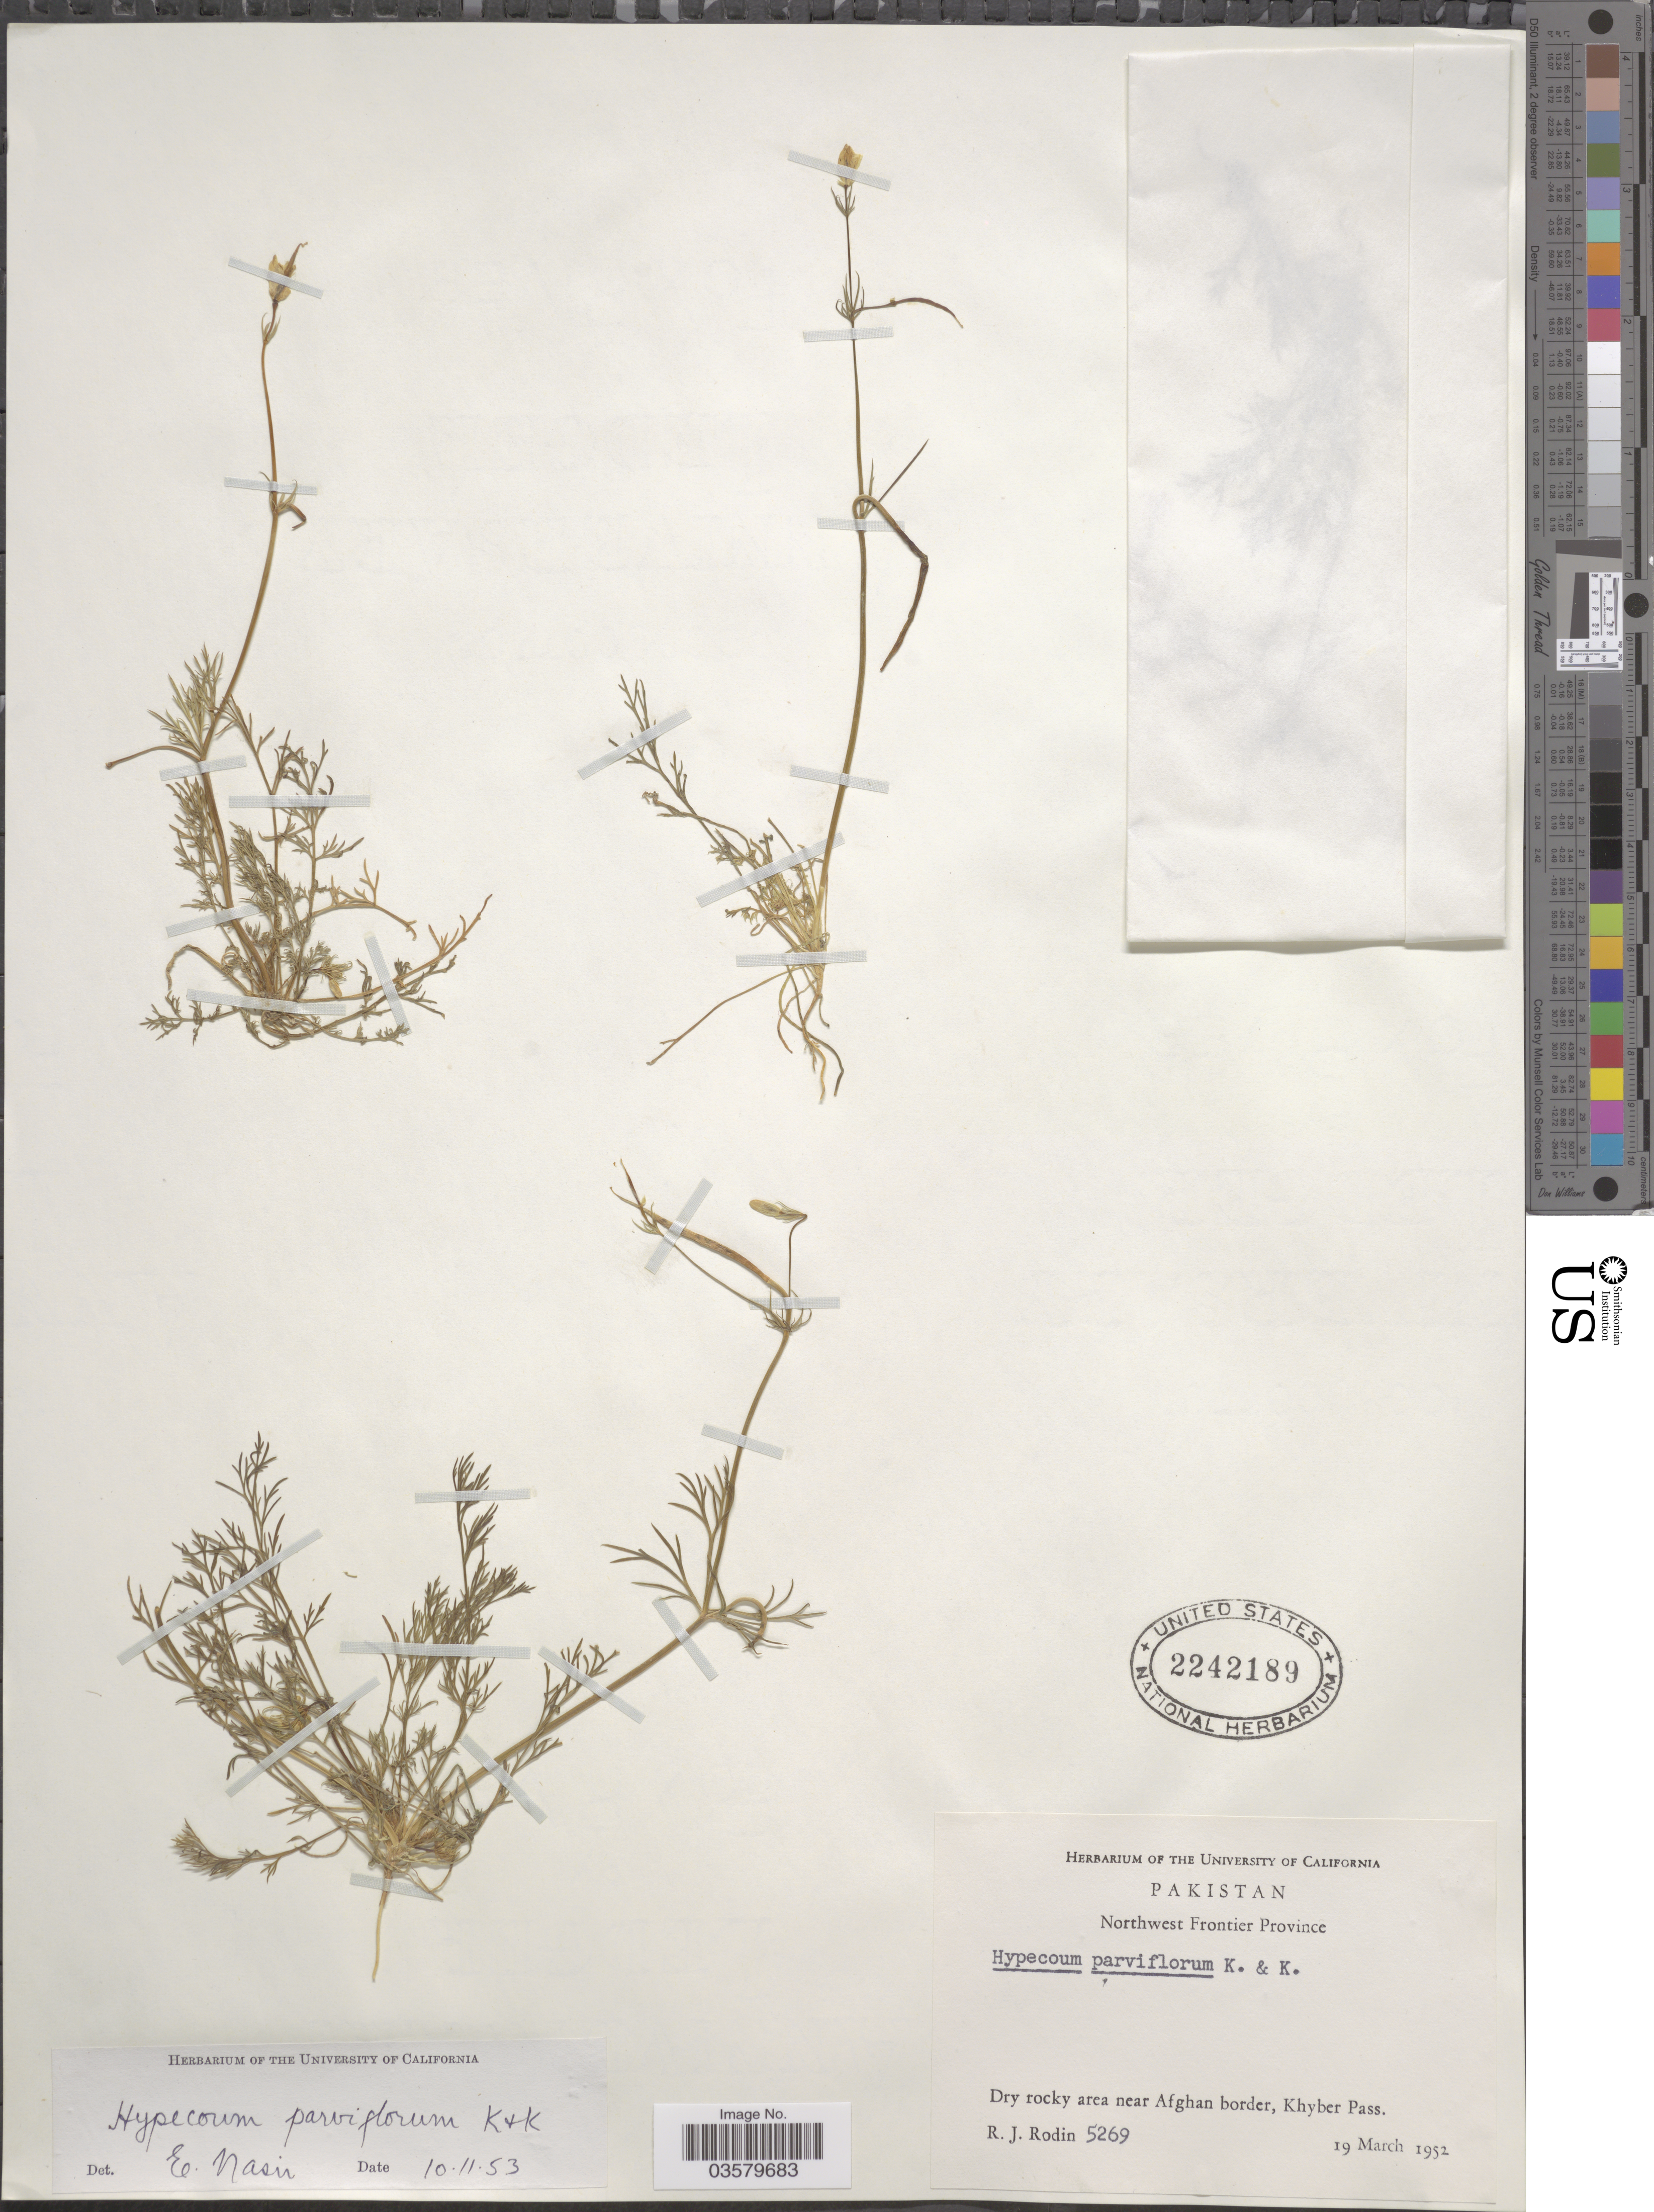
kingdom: Plantae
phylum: Tracheophyta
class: Magnoliopsida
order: Ranunculales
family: Papaveraceae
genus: Hypecoum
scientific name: Hypecoum parviflorum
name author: Kar. & Kir.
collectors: R. J. Rodin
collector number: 5269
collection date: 1952-03-19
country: Pakistan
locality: Northwest Frontier Province. Dry rocky area near Afghan border, Khyber Pass.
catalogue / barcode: US 2242189